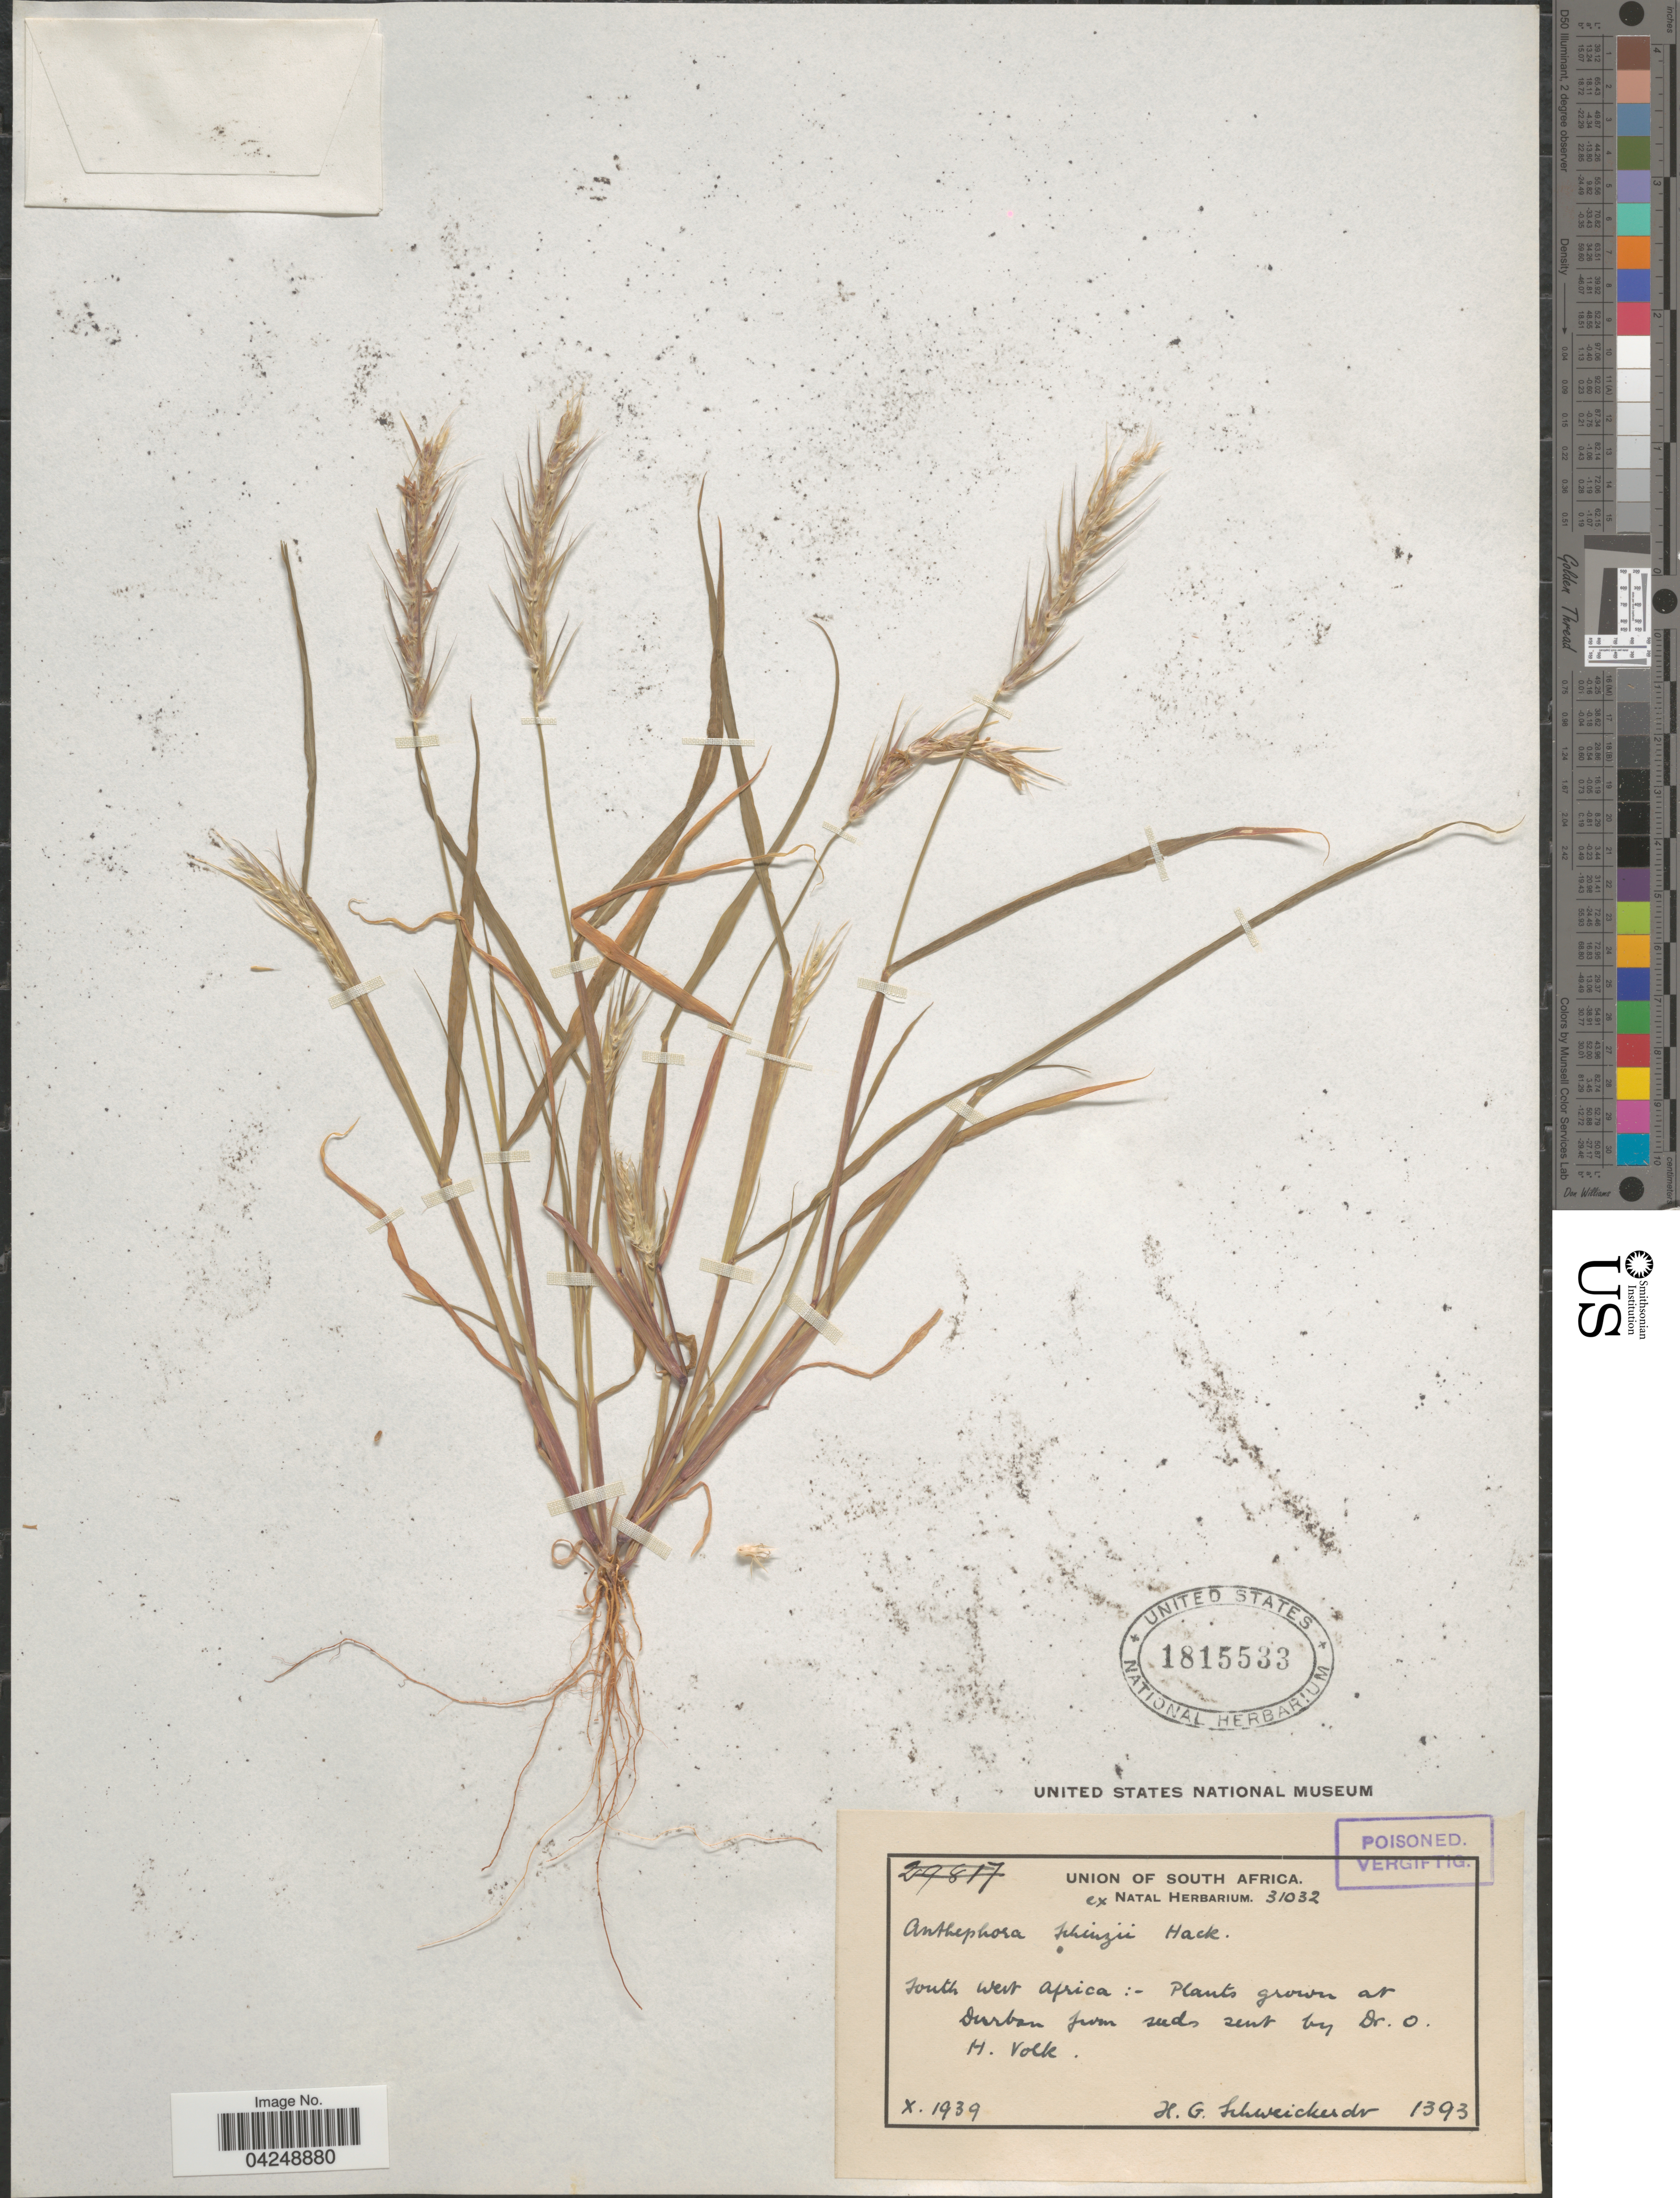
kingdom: Plantae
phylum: Tracheophyta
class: Liliopsida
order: Poales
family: Poaceae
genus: Anthephora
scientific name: Anthephora schinzii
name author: Hack. in Schinz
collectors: H. Schweickerdt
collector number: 1393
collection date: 1939-10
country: Namibia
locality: Union of South Africa. South West Africa:- Plants grown at Durban.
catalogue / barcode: US 1815533